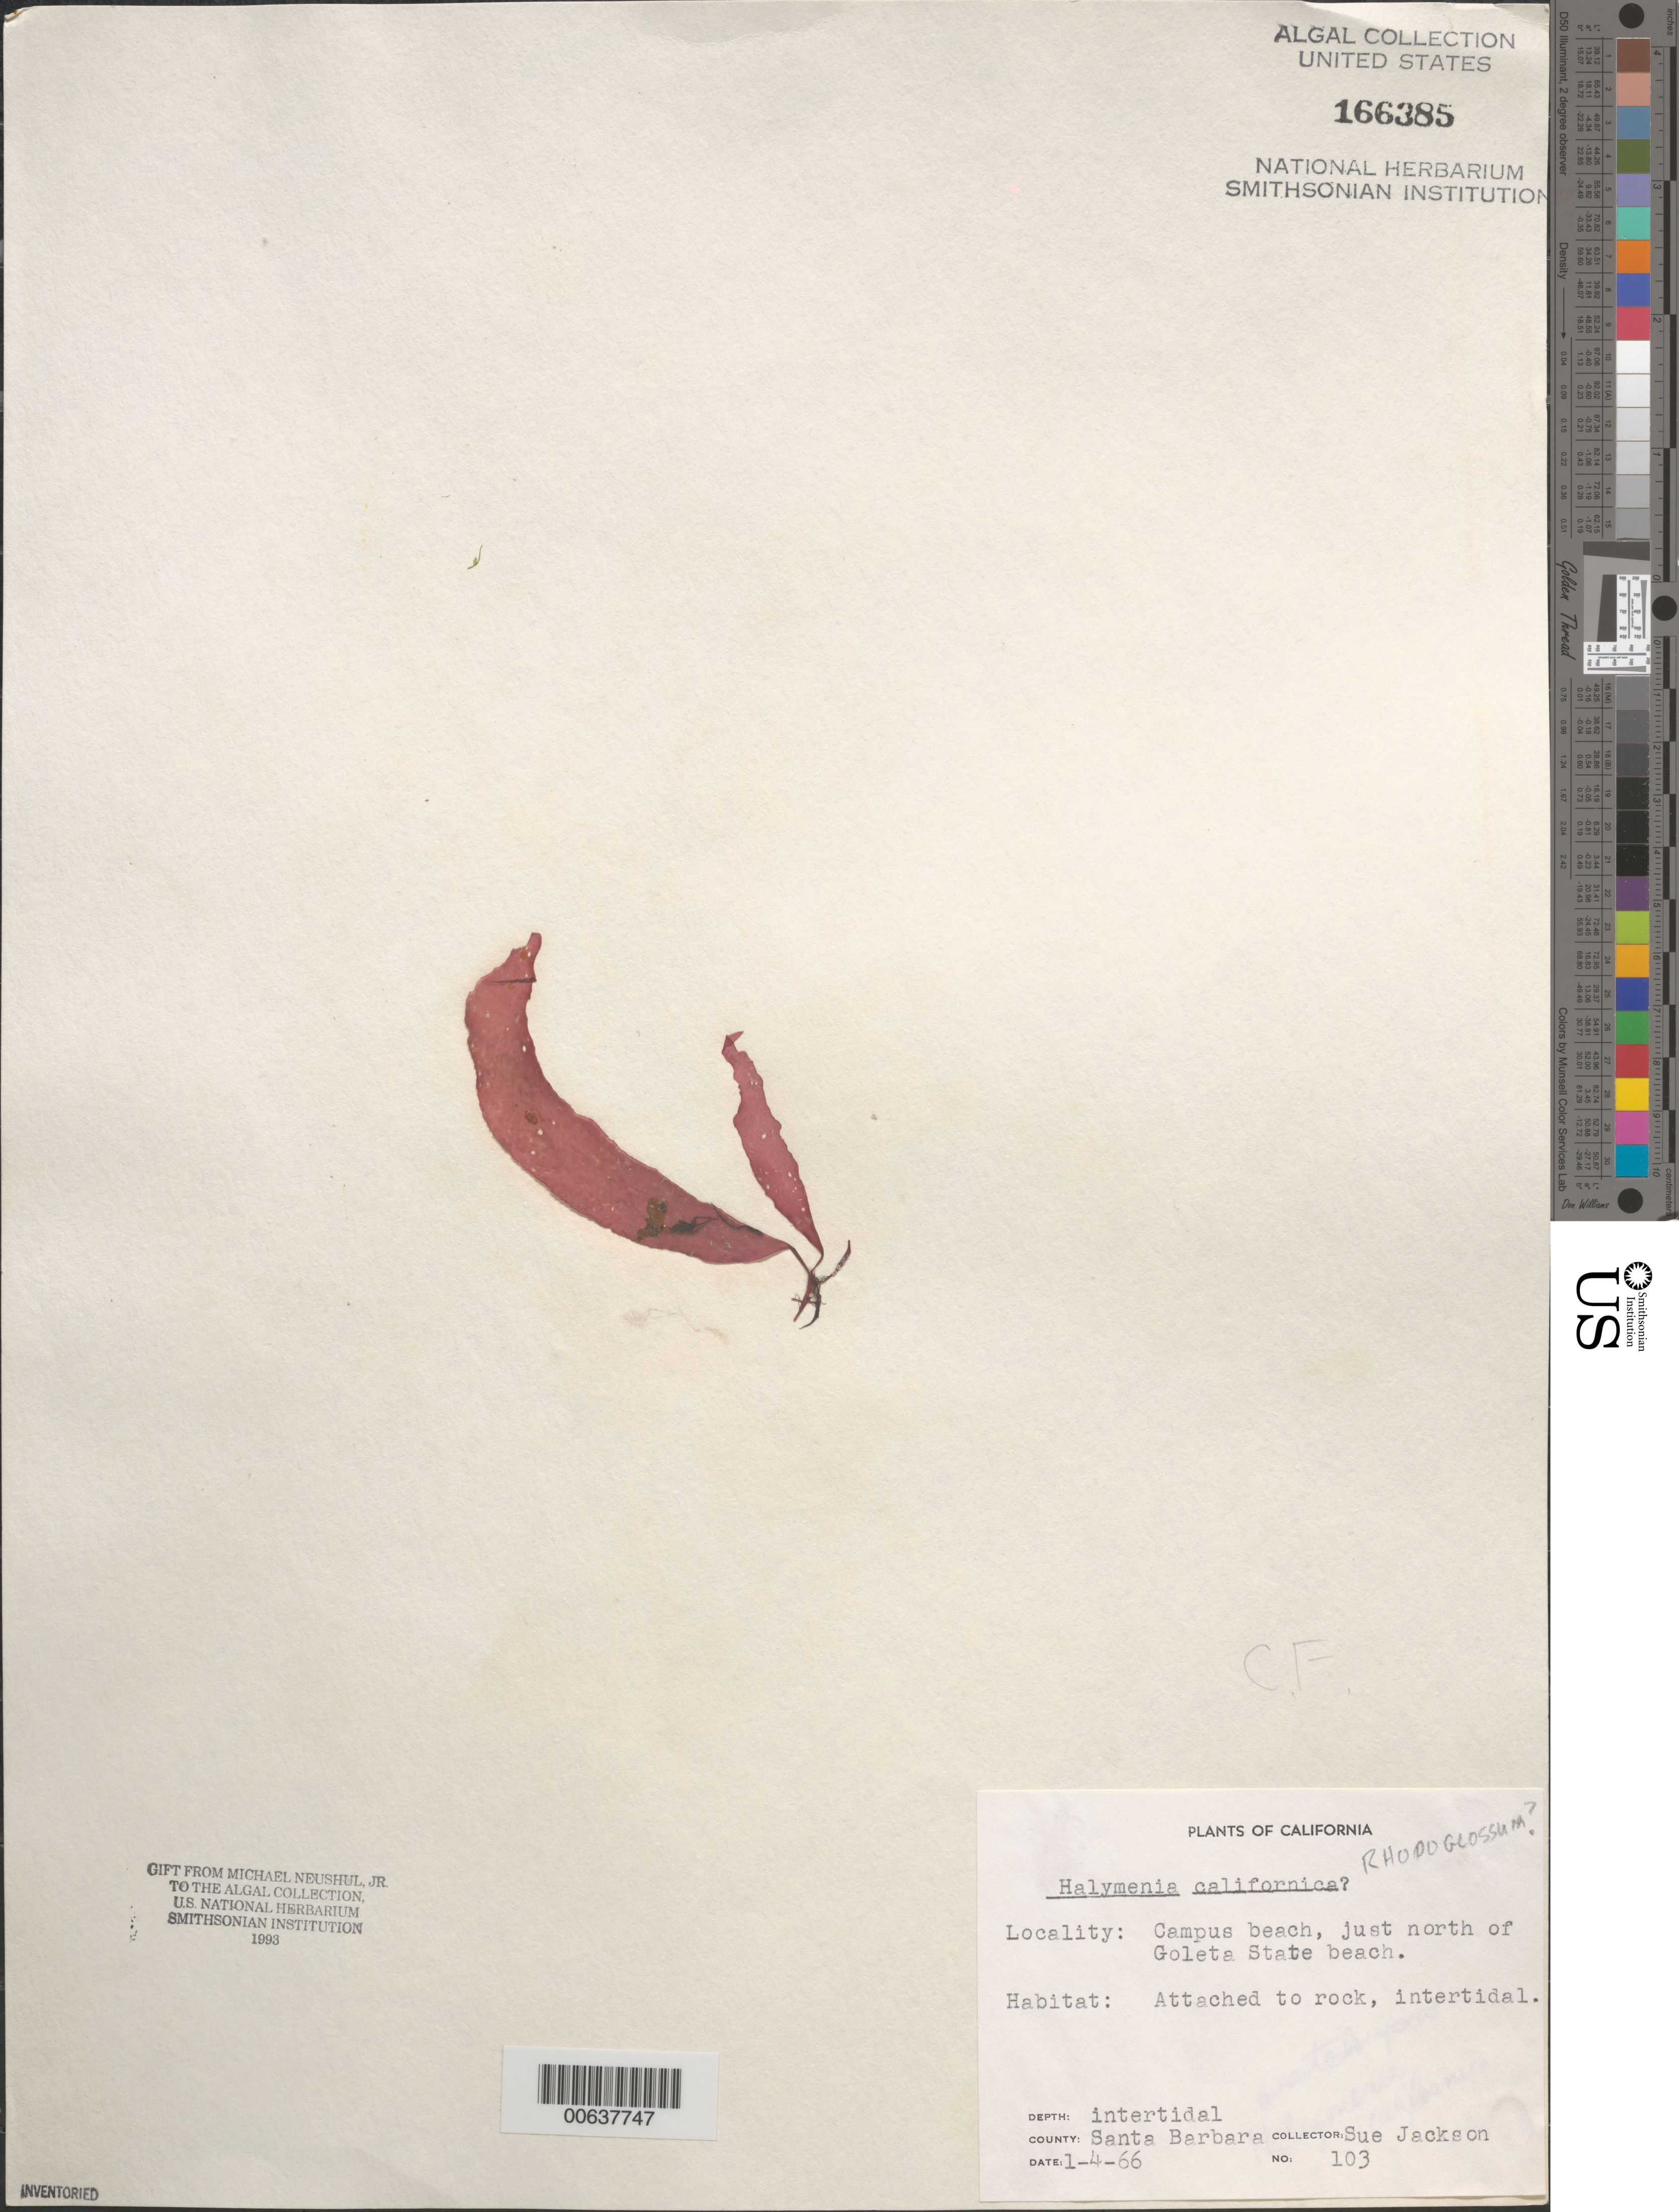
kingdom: Plantae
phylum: Rhodophyta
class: Florideophyceae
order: Halymeniales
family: Halymeniaceae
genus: Halymenia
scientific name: Halymenia californica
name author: G.M. Sm. & Hollenb.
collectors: S. Jackson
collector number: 103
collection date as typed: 04 Jan 1966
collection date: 1966-01-04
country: United States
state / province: California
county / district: Santa Barbara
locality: Campus Beach, just north of Goleta State Beach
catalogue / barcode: US 166385